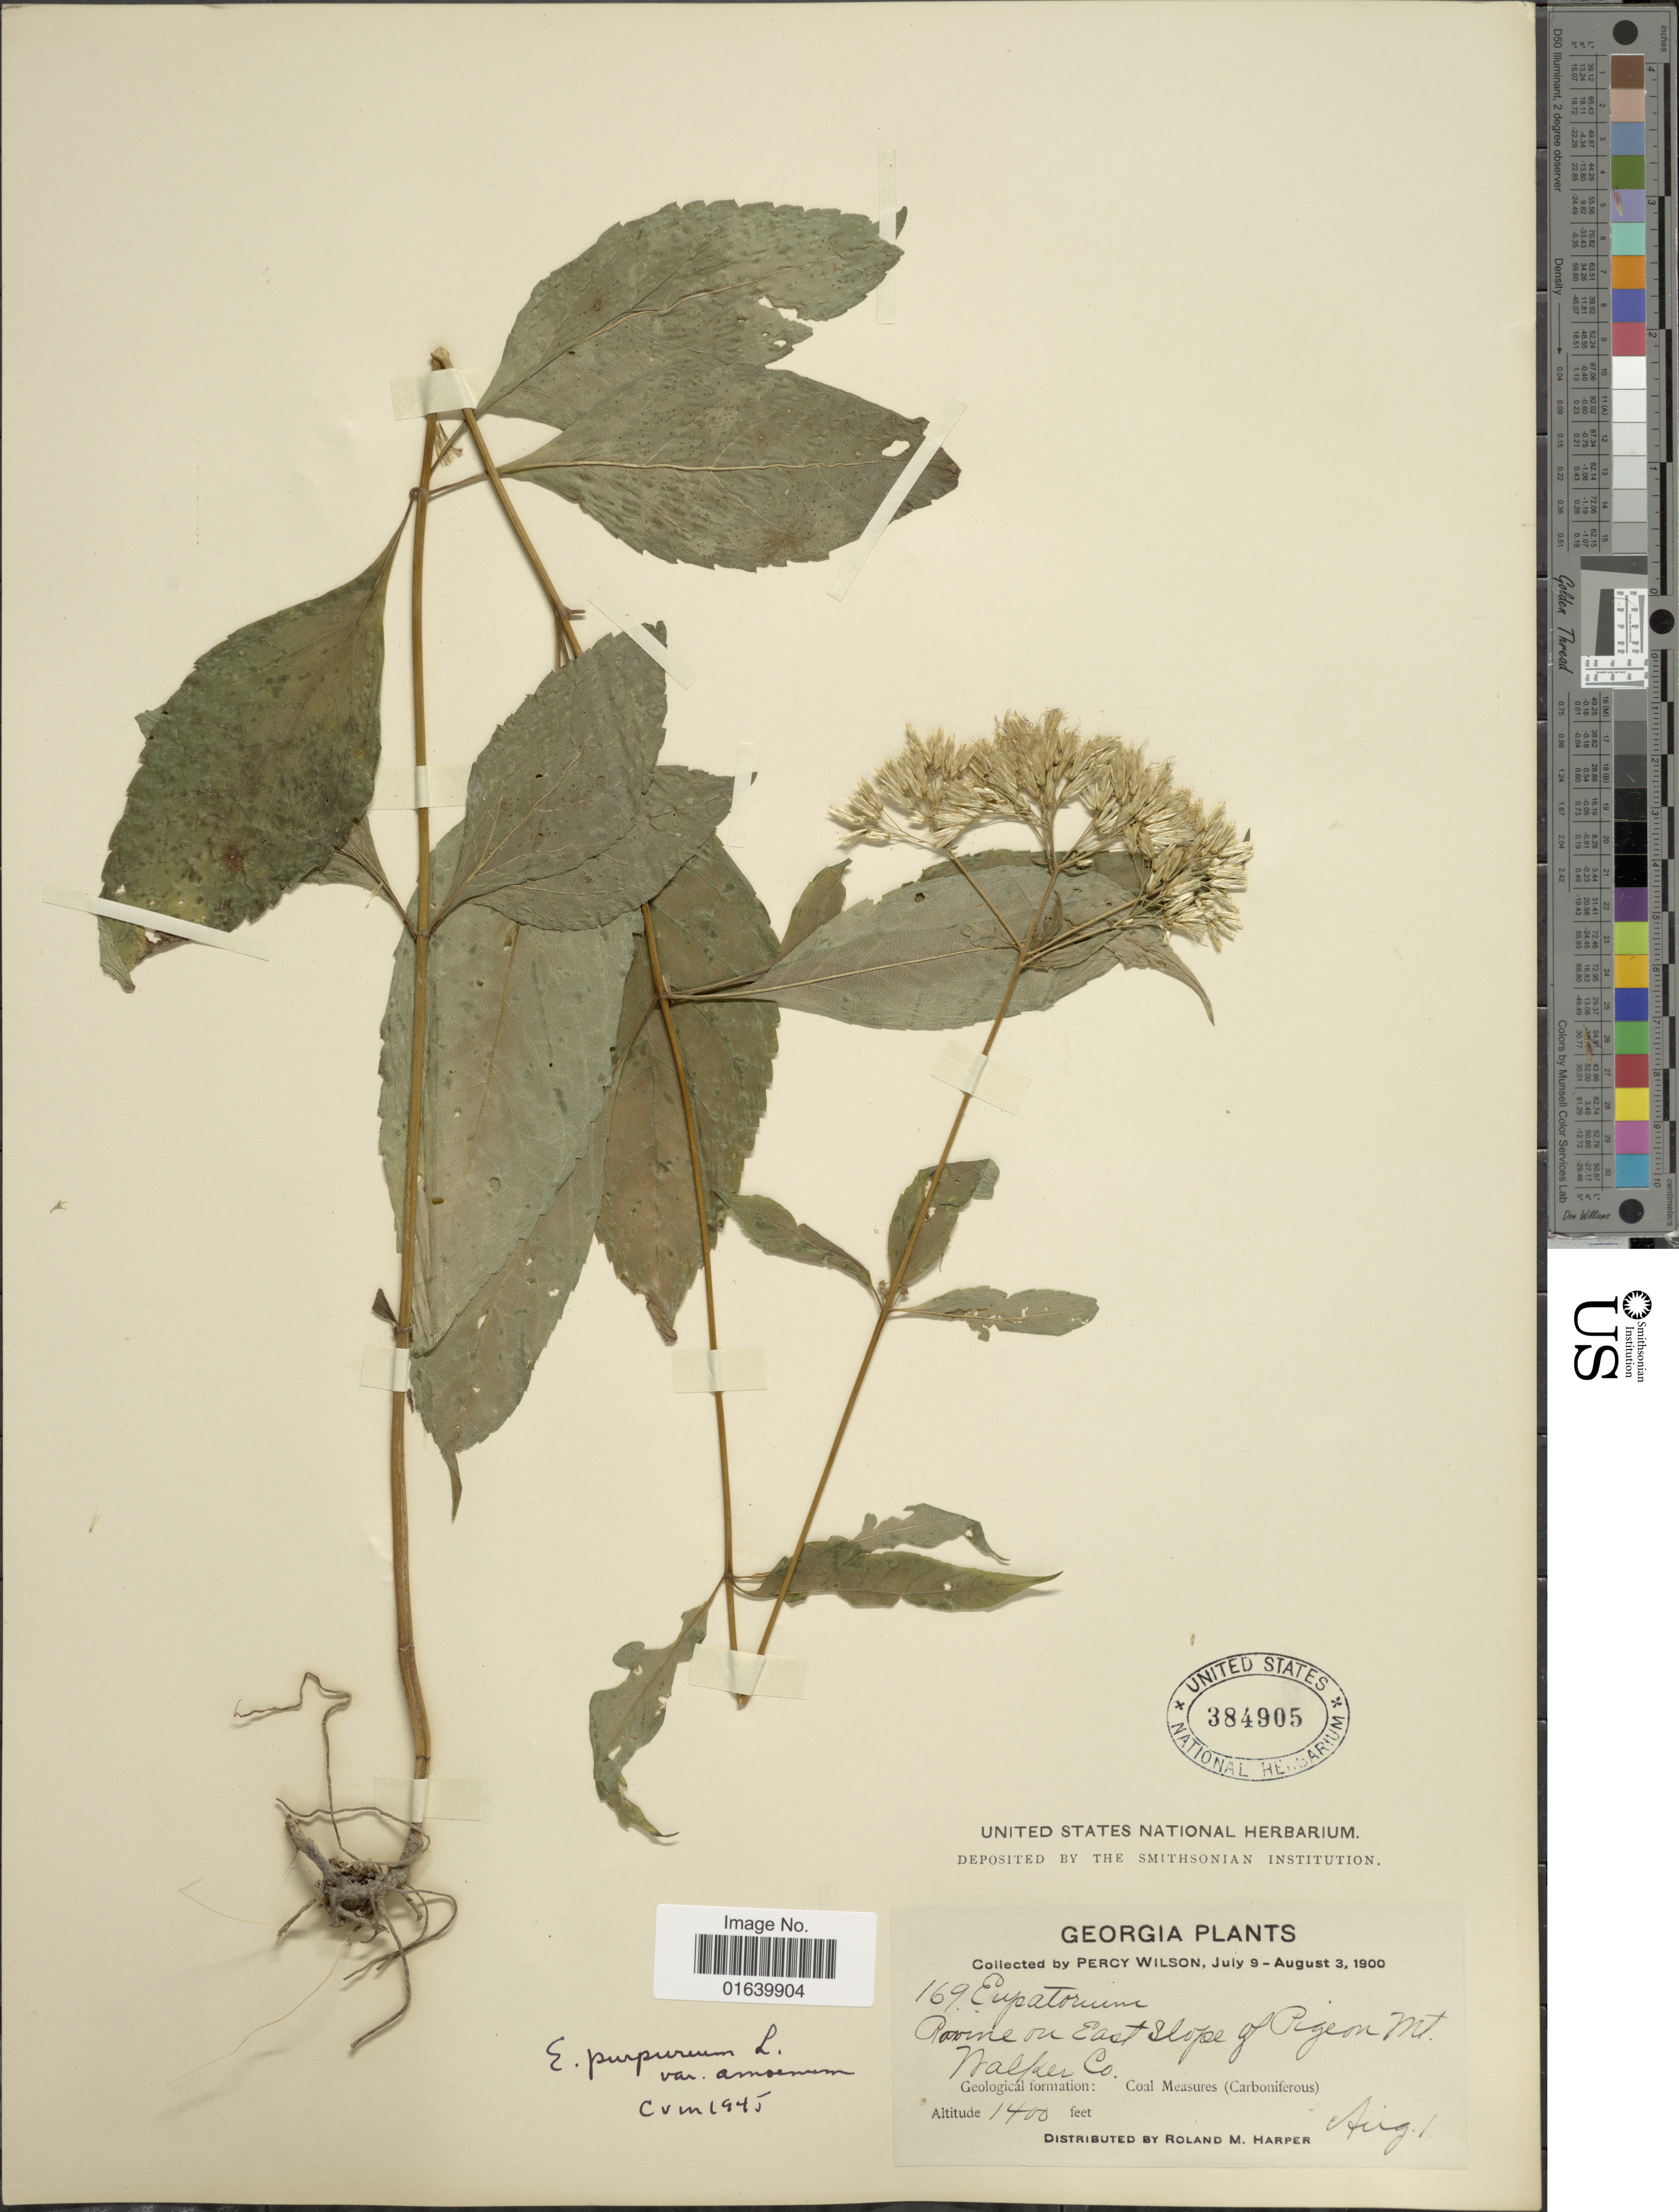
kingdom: Plantae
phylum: Tracheophyta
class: Magnoliopsida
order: Asterales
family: Asteraceae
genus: Eupatorium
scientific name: Eupatorium purpureum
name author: (L.) E.E. Lamont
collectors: P. Wilson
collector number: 169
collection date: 1900-08-01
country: United States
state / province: Georgia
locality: Georgia, on east slope of Pigeon Mt. Walker Co.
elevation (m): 427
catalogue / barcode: US 384905